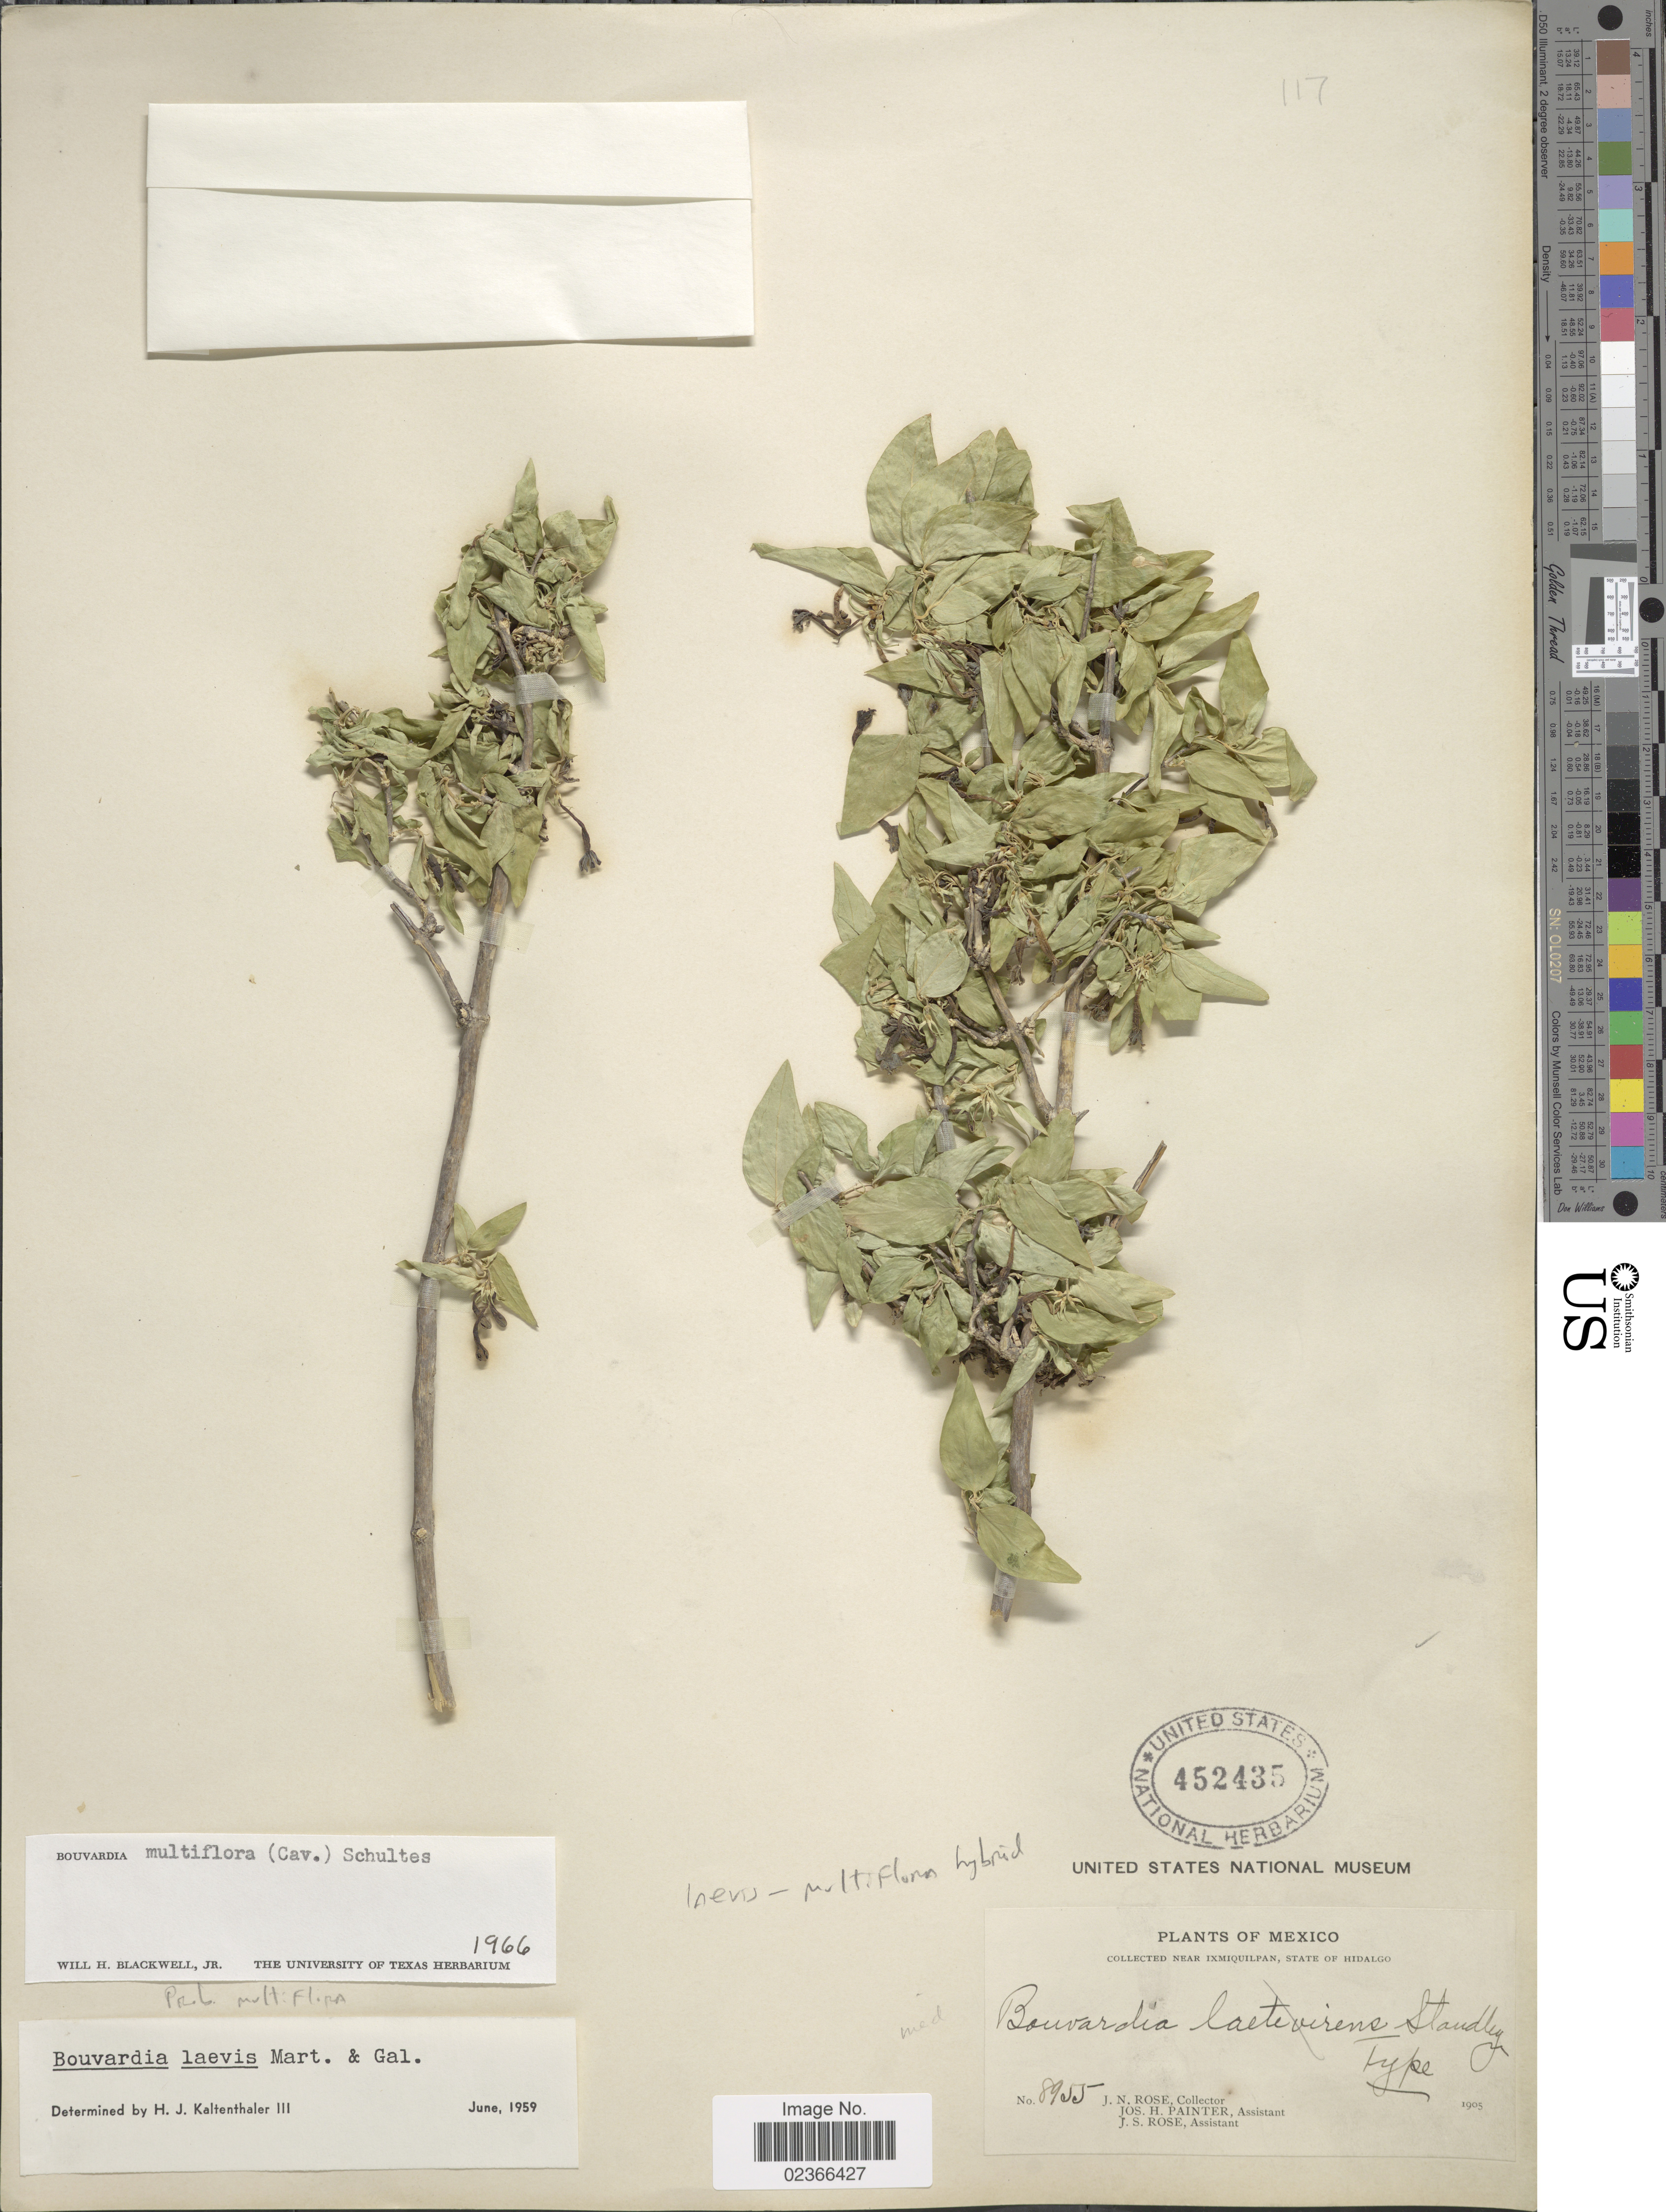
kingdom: Plantae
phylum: Tracheophyta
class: Magnoliopsida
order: Gentianales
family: Rubiaceae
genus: Bouvardia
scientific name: Bouvardia multiflora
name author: (Cav.) Schult.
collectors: J. N. Rose, J. H. Painter & J. S. Rose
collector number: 8955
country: Mexico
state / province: Hidalgo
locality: Near Ixmiquilpan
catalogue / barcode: US 452435